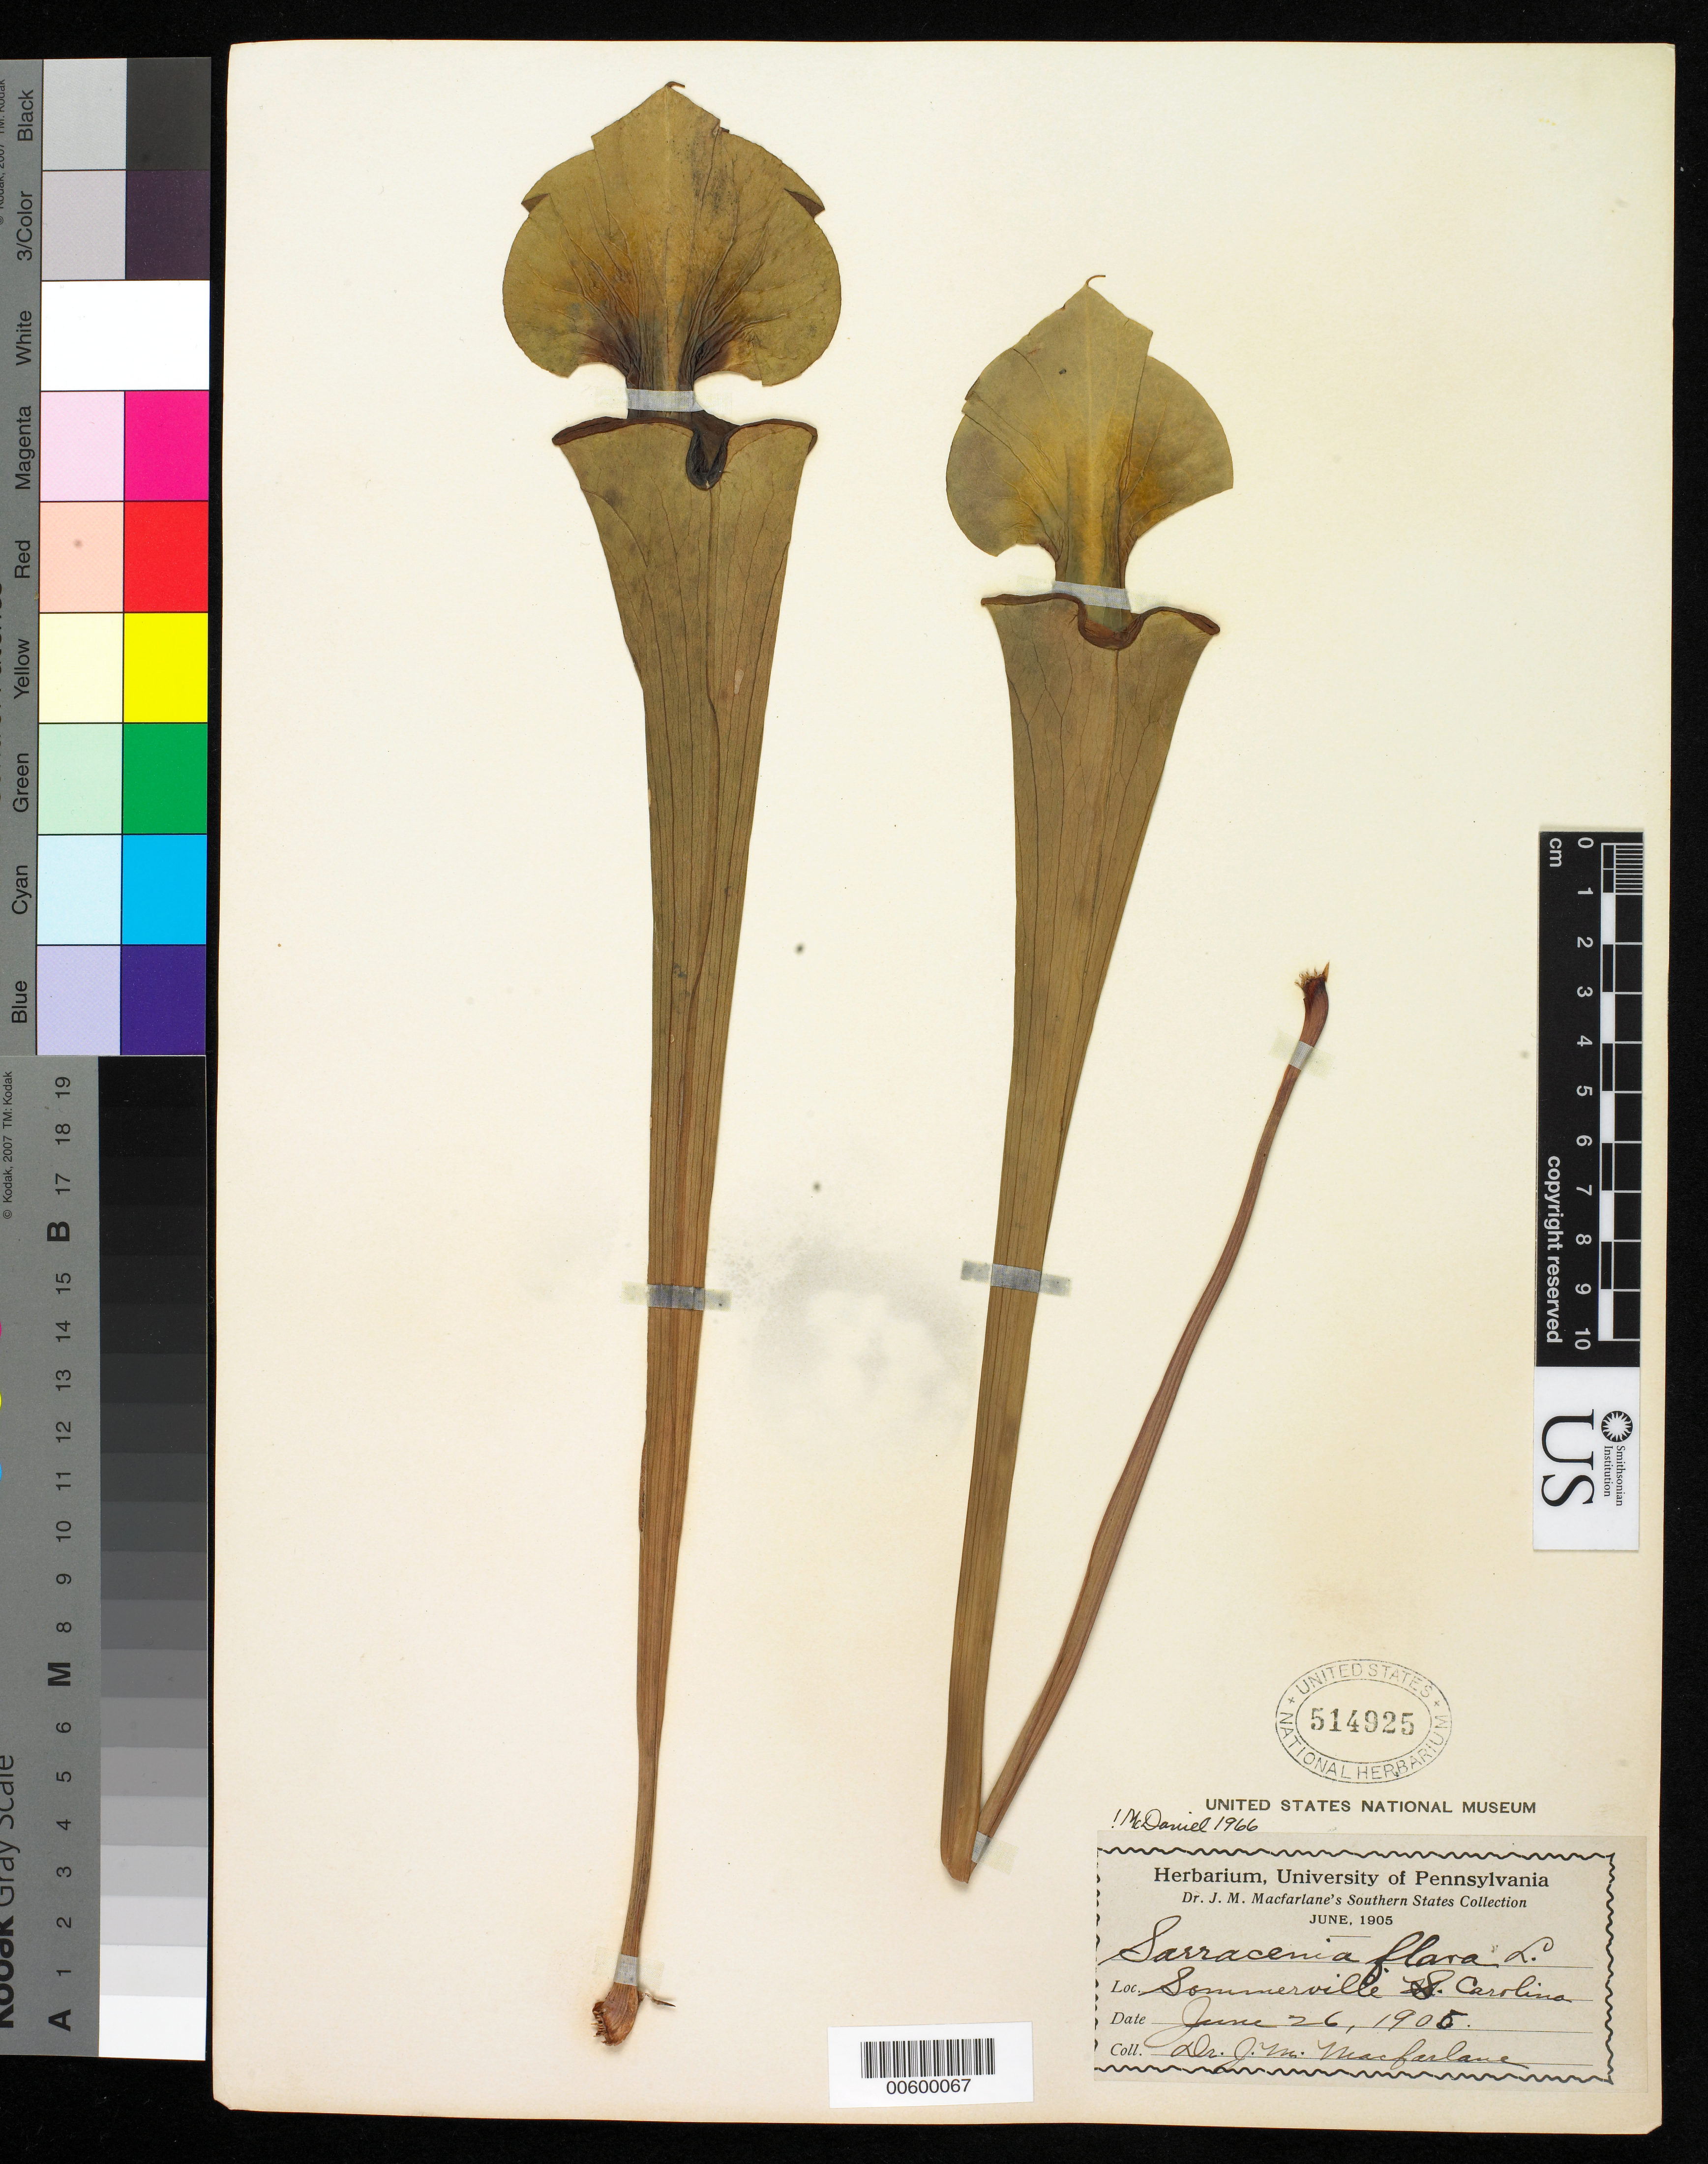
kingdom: Plantae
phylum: Tracheophyta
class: Magnoliopsida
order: Ericales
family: Sarraceniaceae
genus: Sarracenia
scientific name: Sarracenia flava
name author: L.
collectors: J. Macfalane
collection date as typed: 26 Jun 1905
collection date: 1905-06-26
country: United States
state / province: South Carolina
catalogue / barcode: US 514925